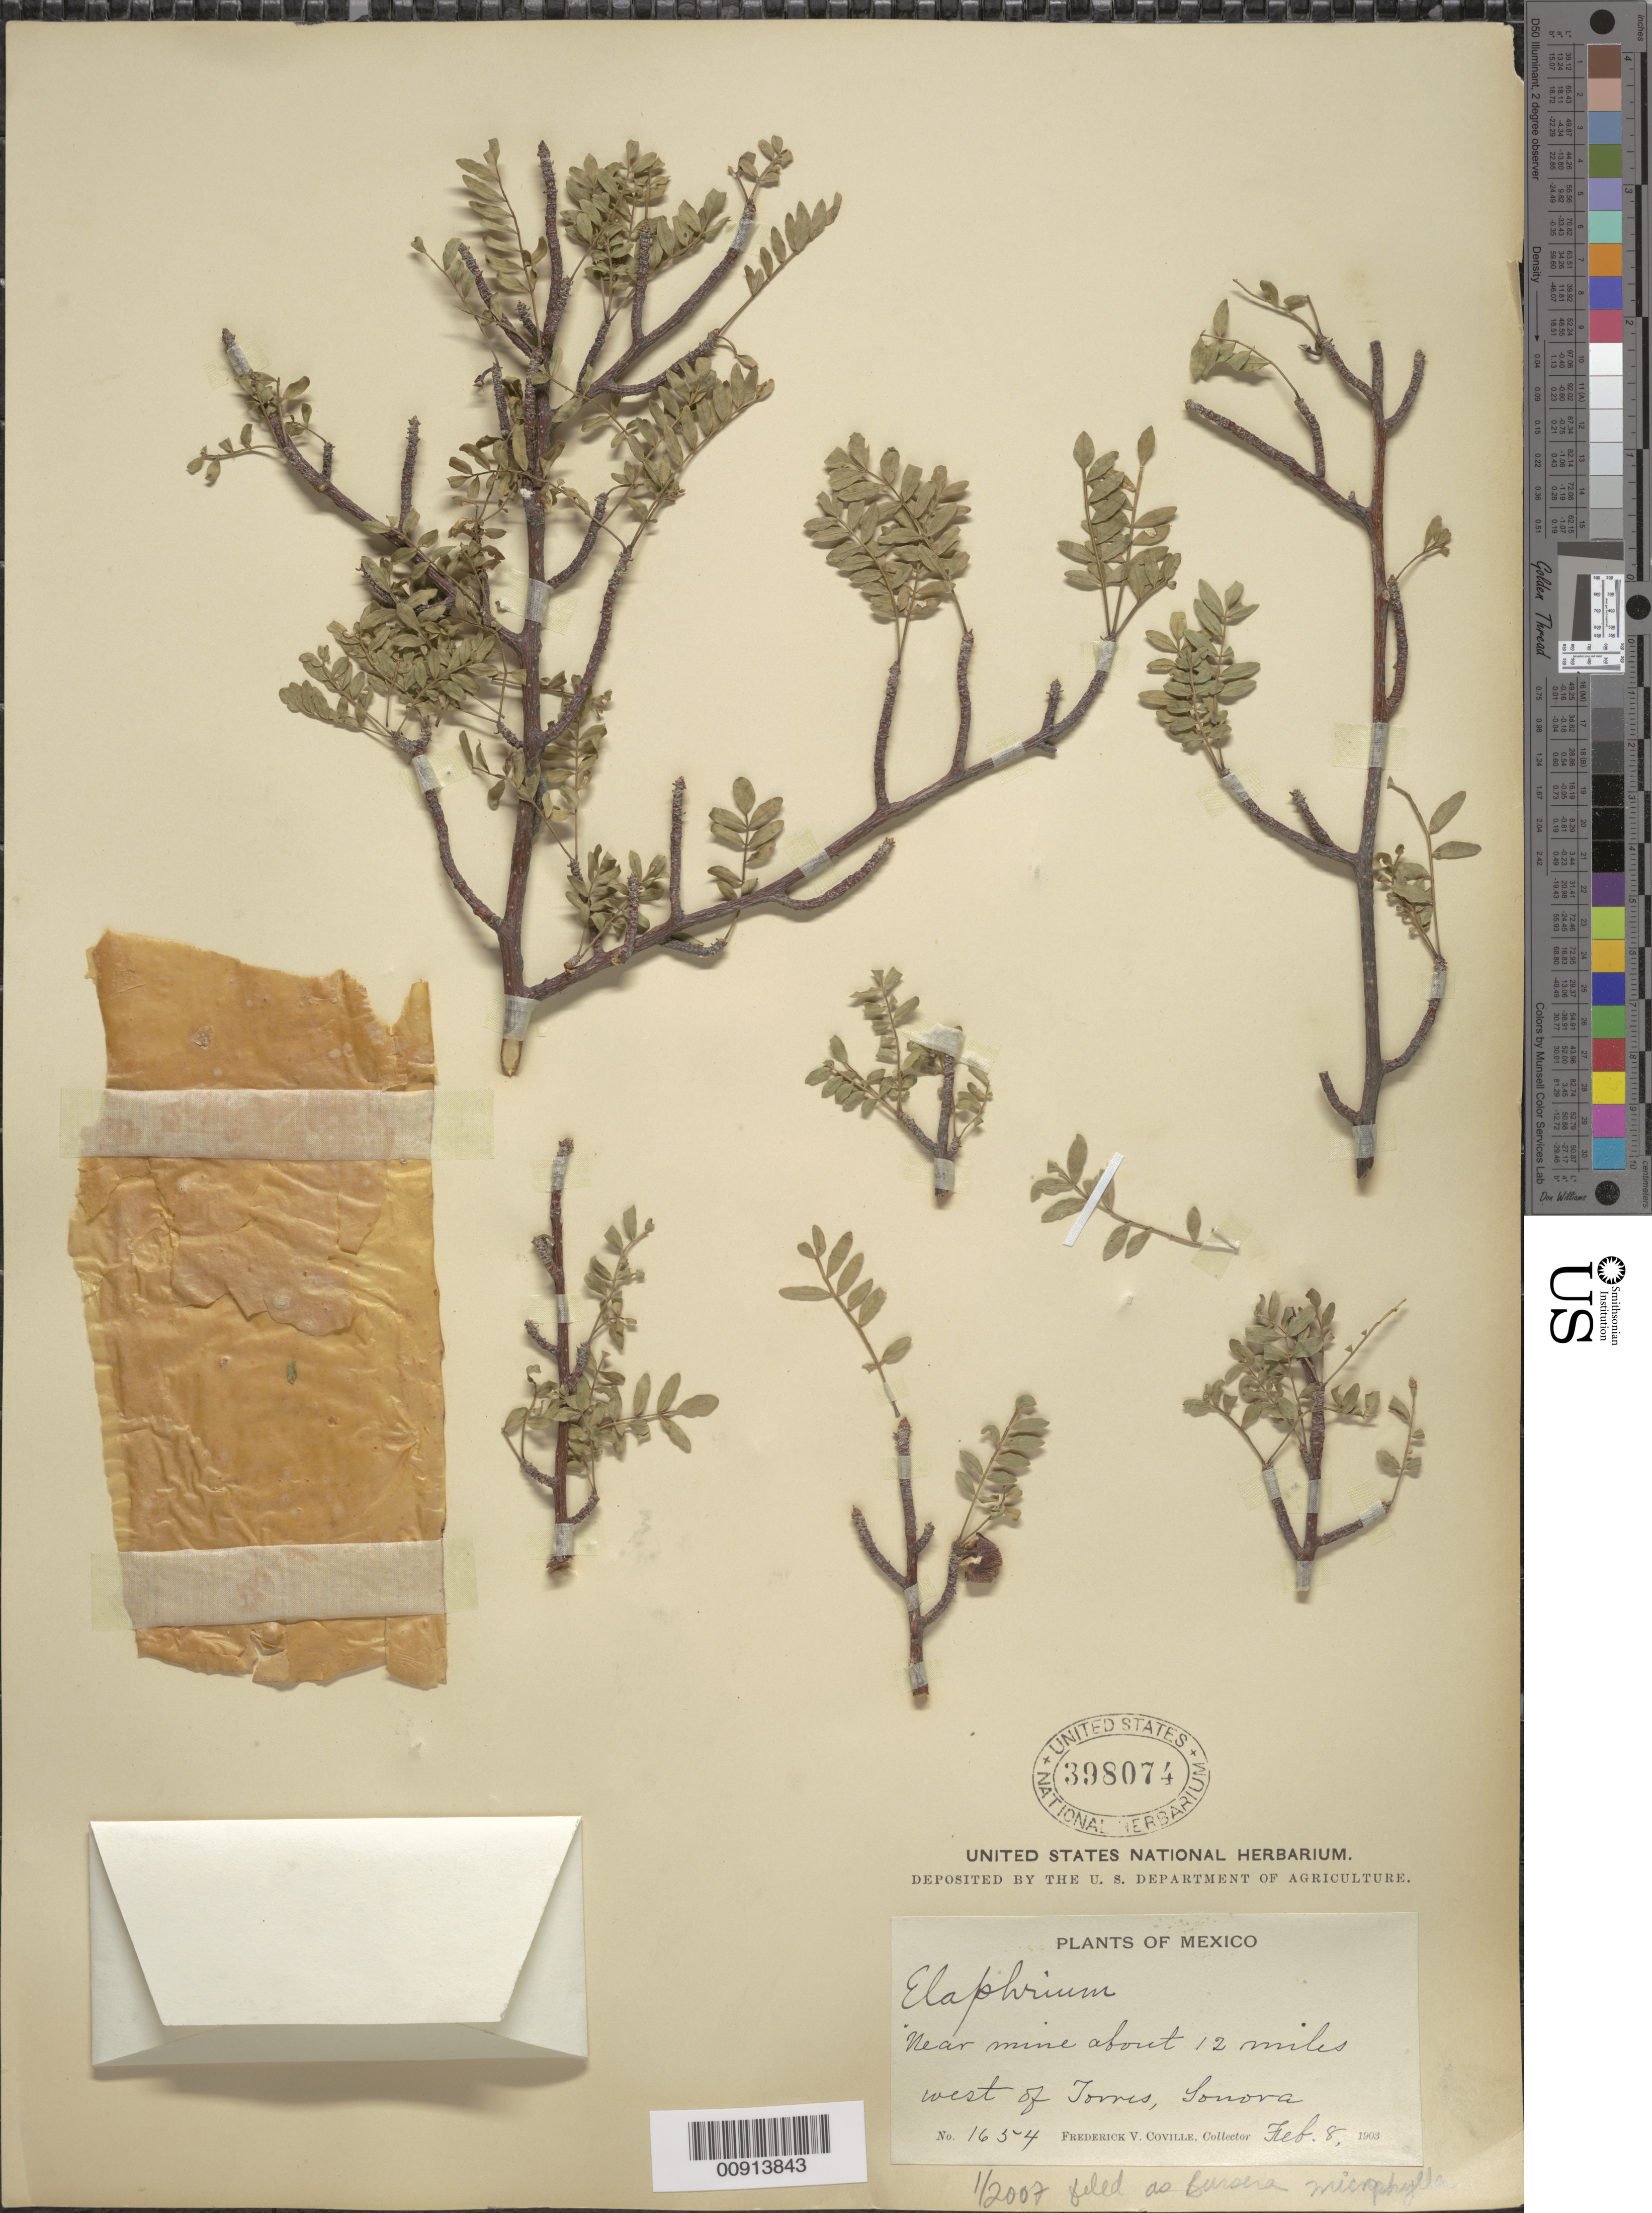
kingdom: Plantae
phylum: Tracheophyta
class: Magnoliopsida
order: Sapindales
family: Burseraceae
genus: Bursera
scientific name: Bursera microphylla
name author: A. Gray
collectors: Coville, F. C.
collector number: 1654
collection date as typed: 08 Feb 1903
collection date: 1903-02-08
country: Mexico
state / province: Sonora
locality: Near mine about 12 miles west of Torres, Sonora.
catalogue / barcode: US 398074